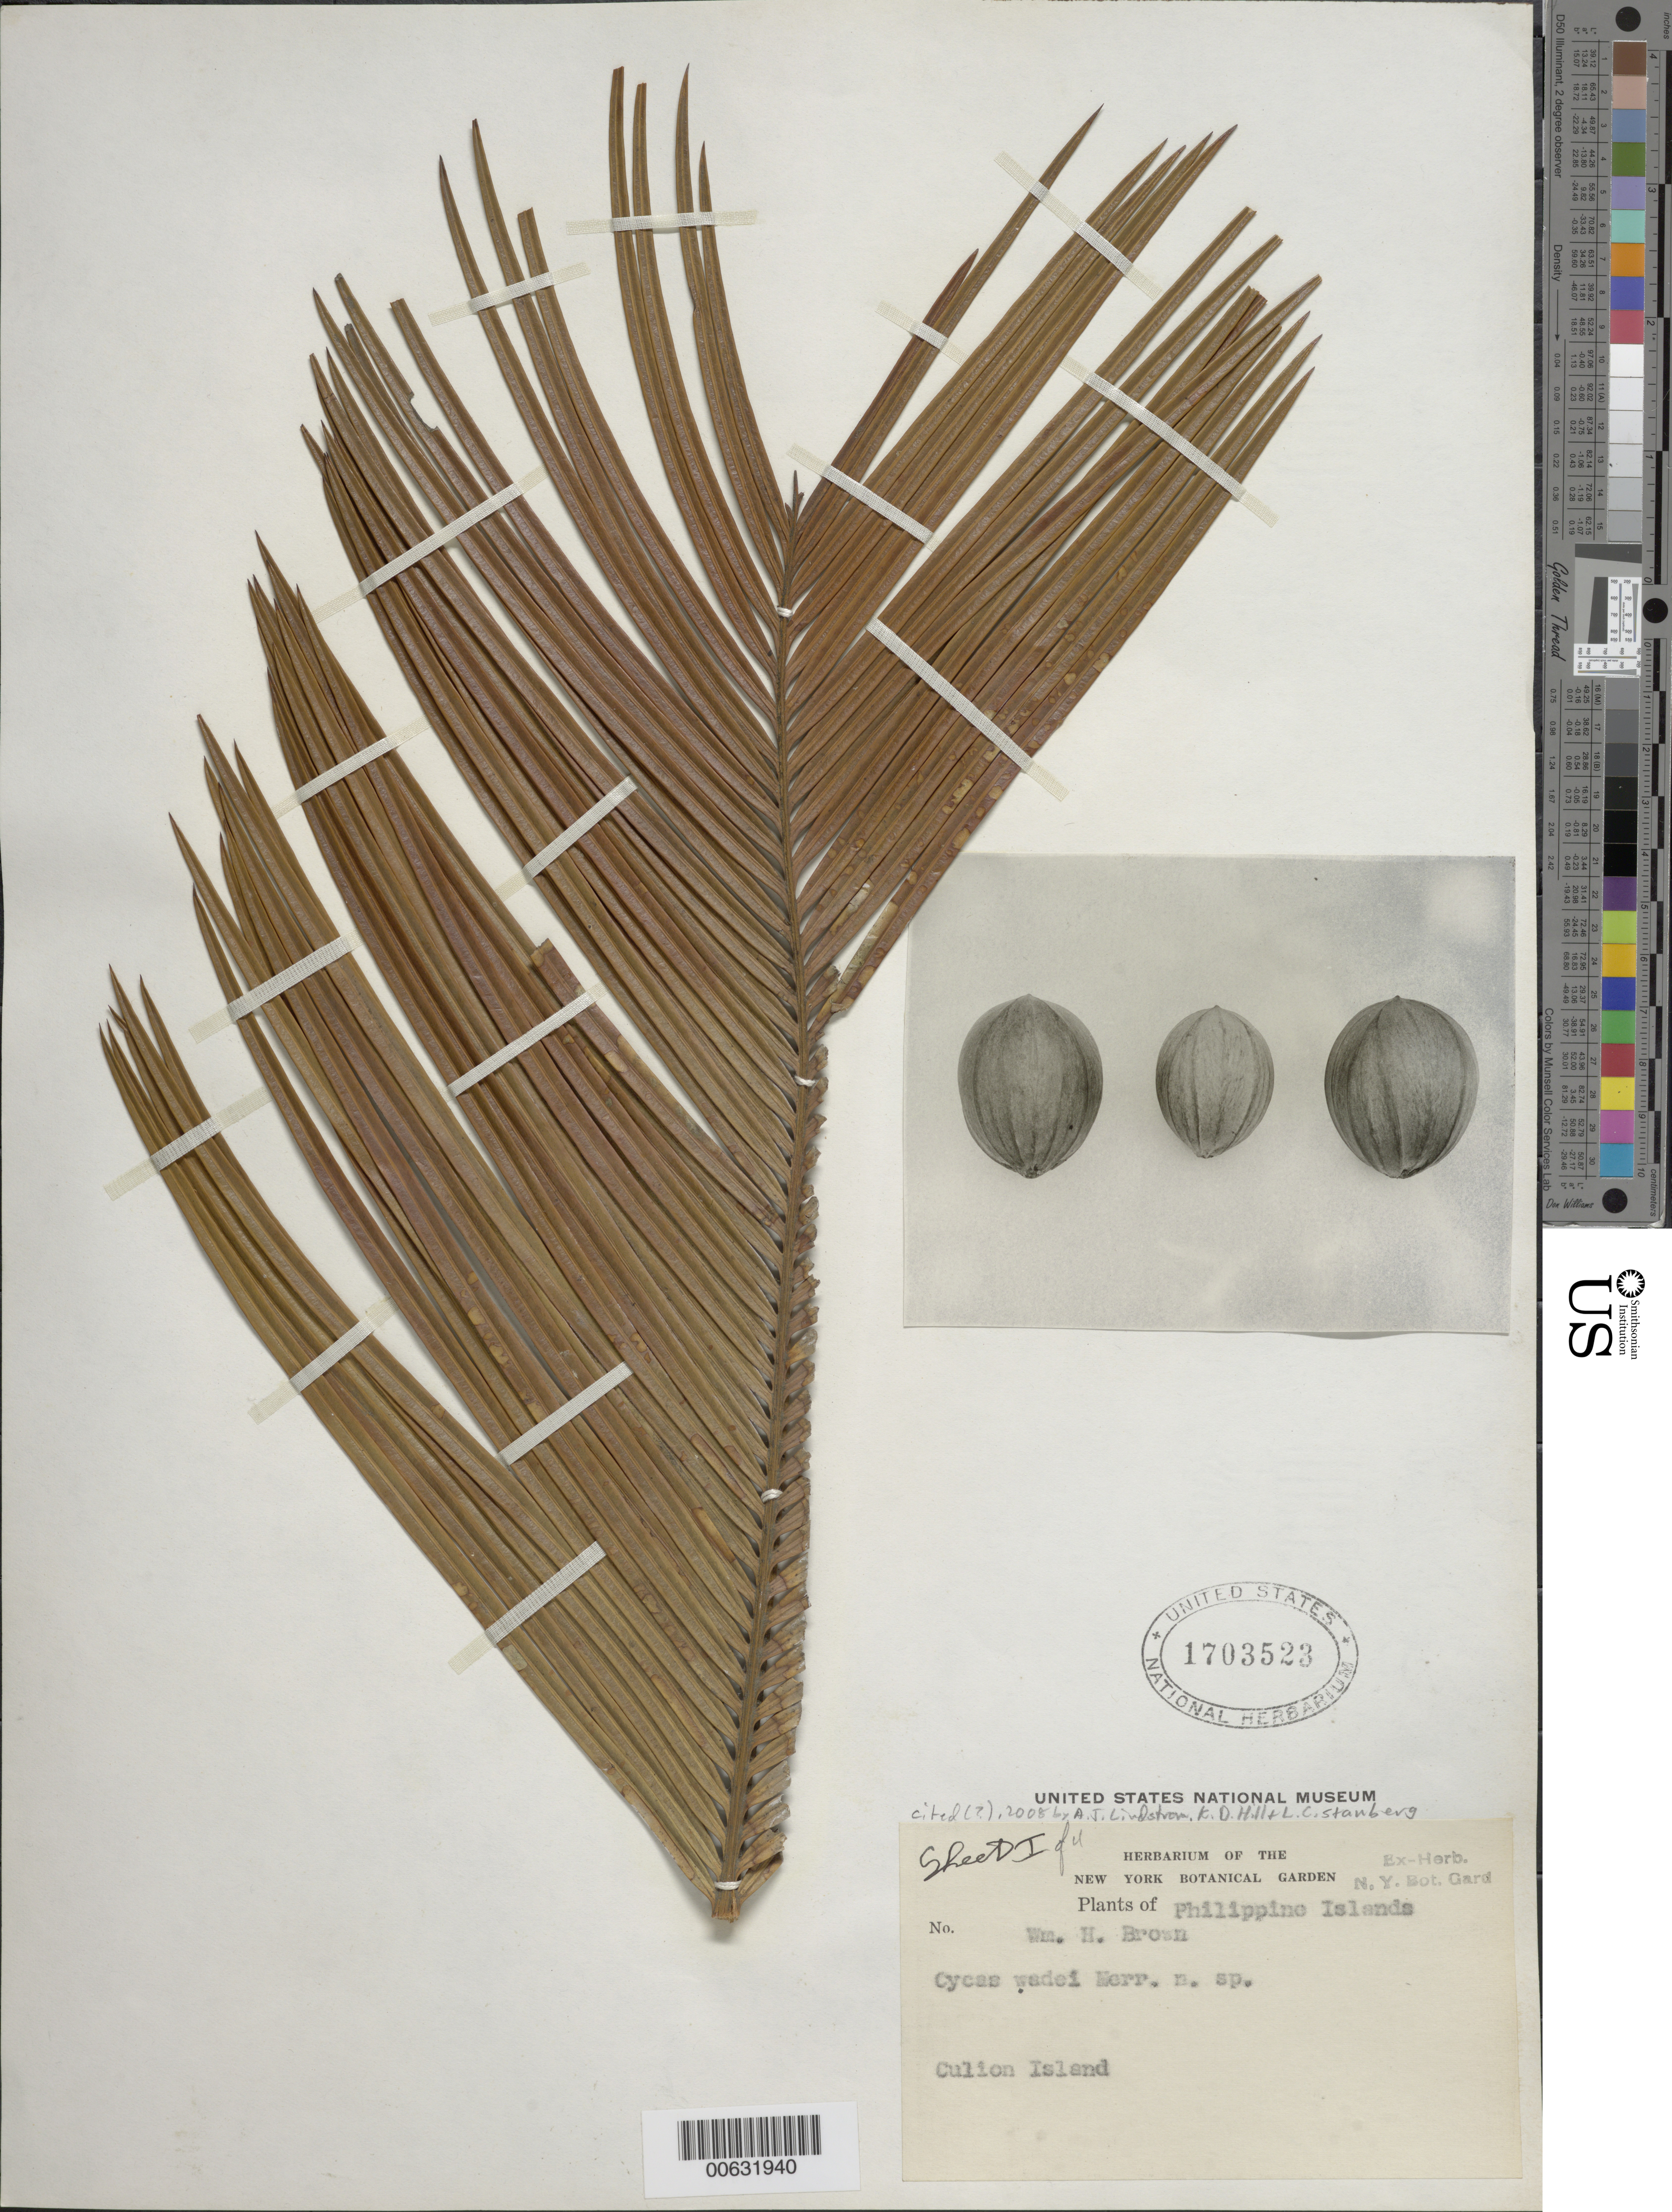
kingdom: Plantae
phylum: Tracheophyta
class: Cycadopsida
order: Cycadales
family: Cycadaceae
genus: Cycas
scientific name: Cycas wadei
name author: Merr.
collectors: W. H. Brown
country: Philippines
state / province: Mimaropa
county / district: Palawan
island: Culion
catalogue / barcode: US 1703523